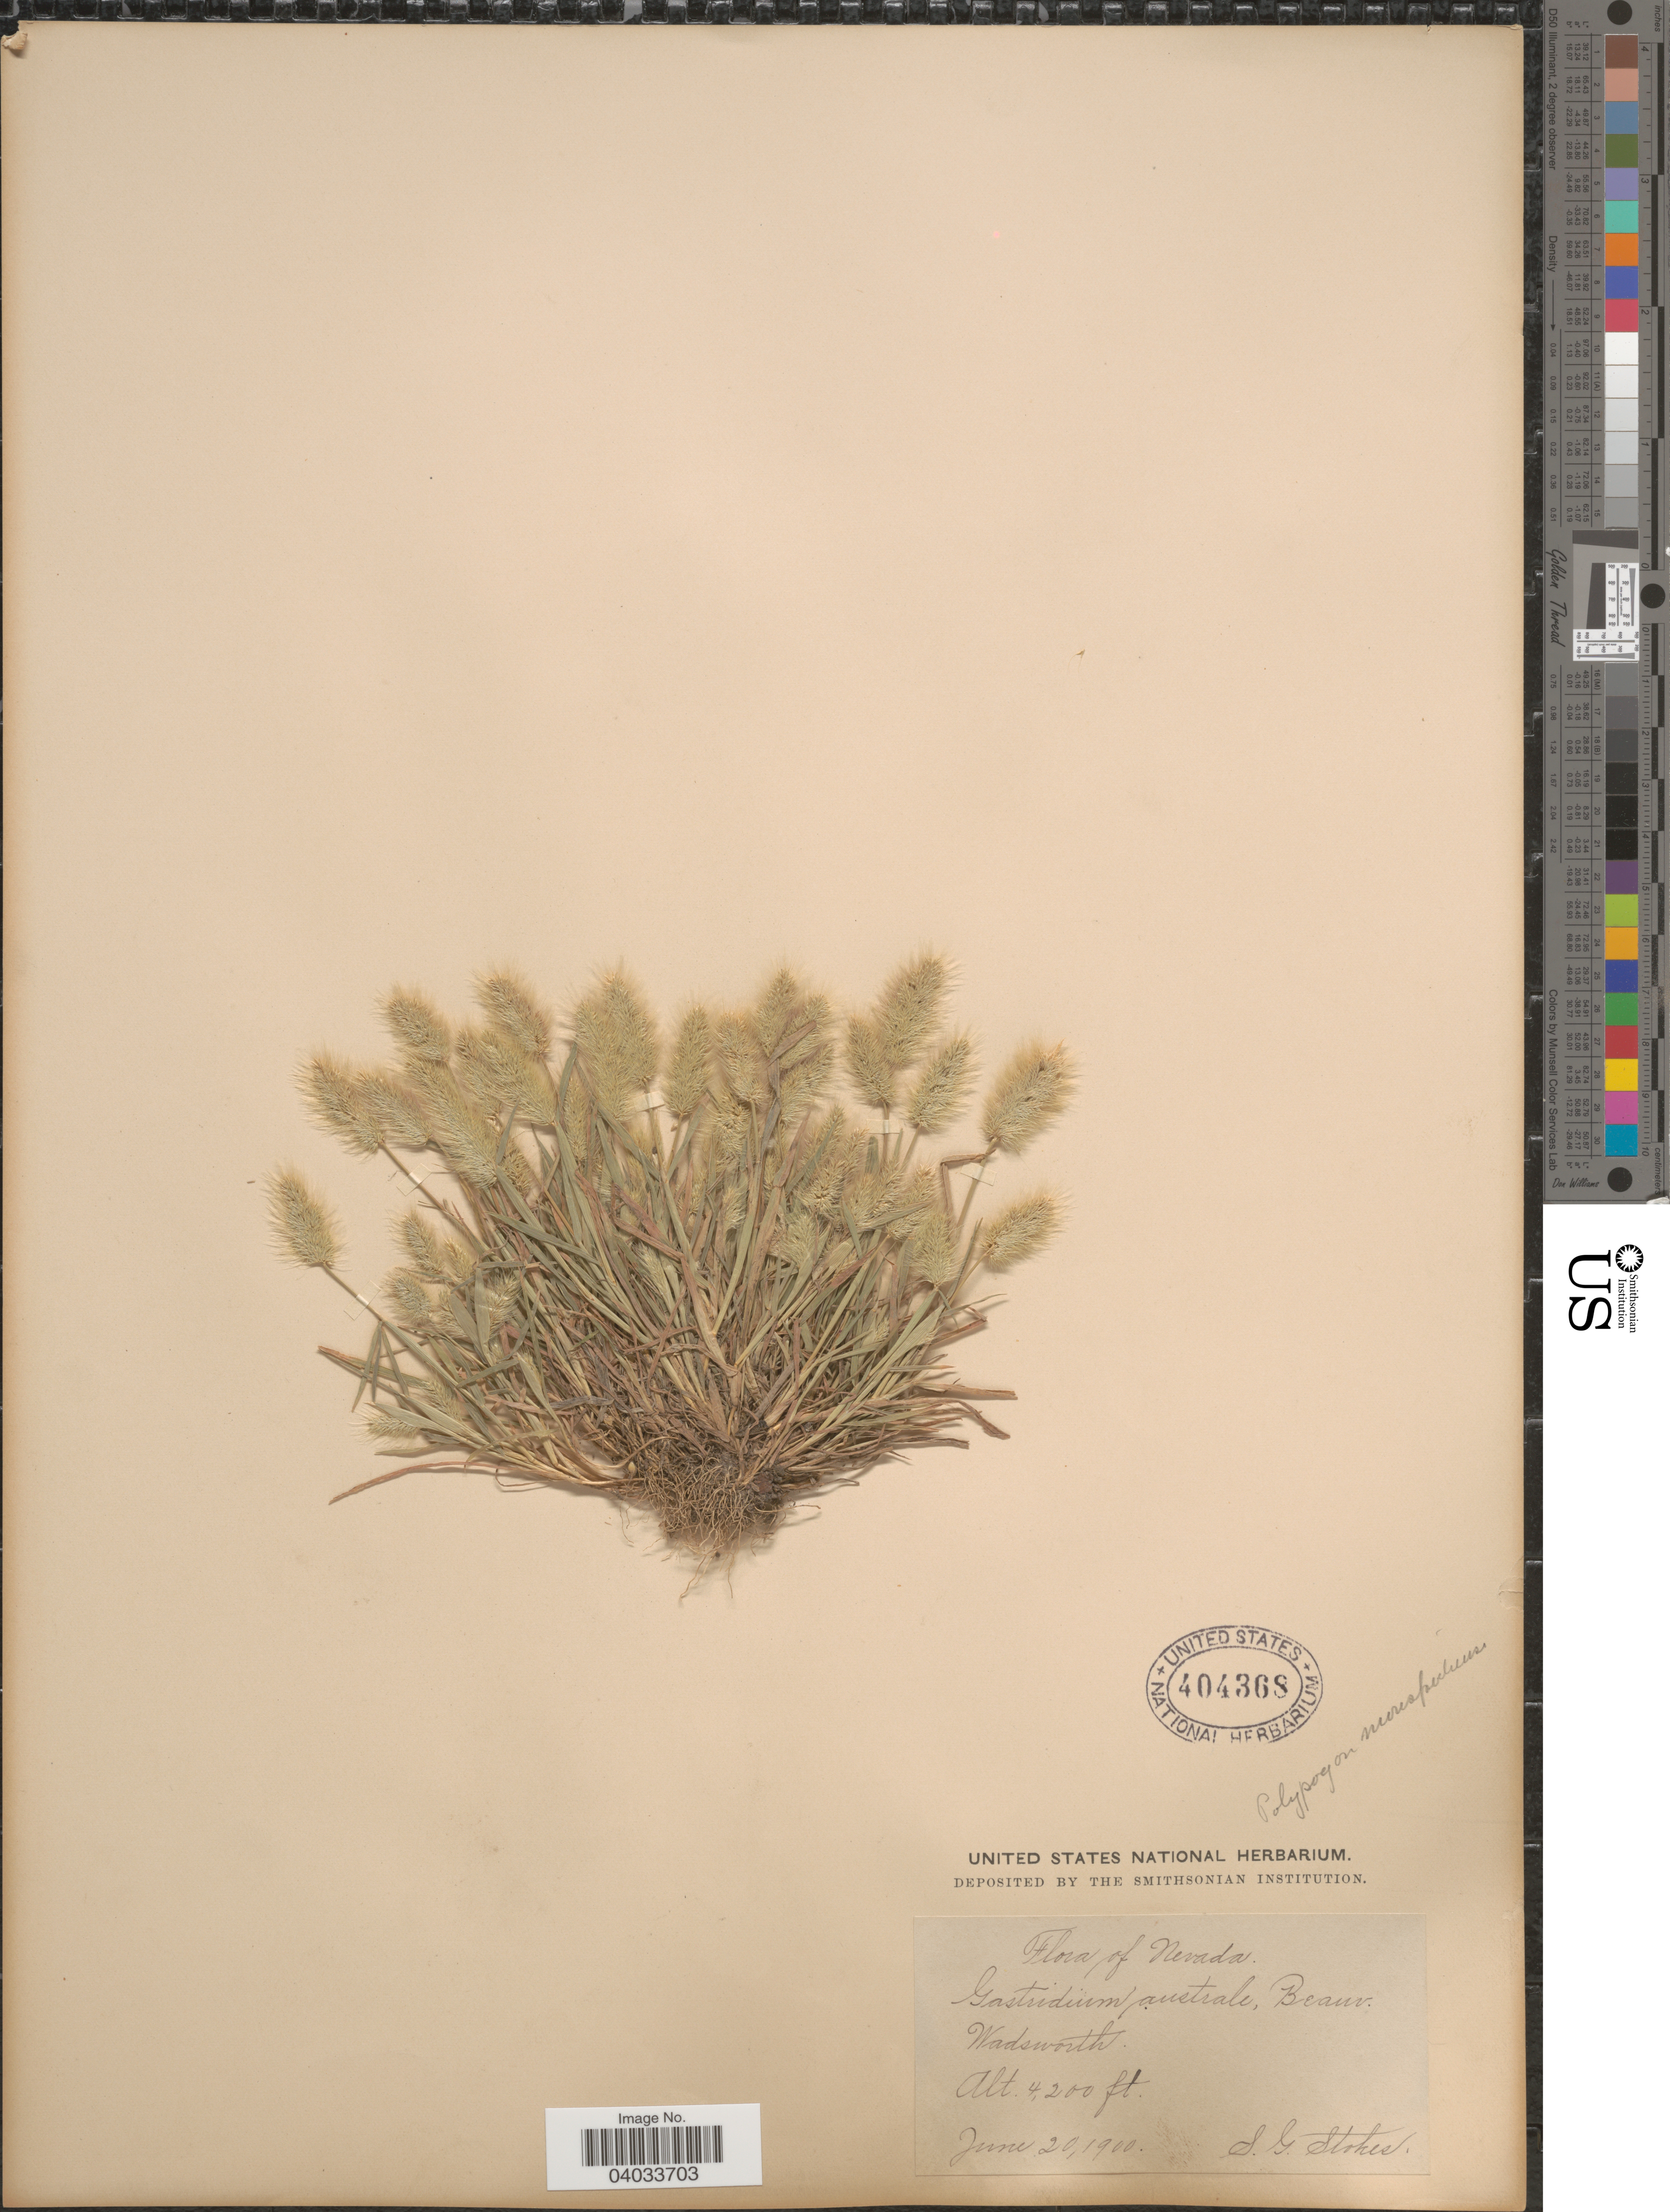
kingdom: Plantae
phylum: Tracheophyta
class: Liliopsida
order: Poales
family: Poaceae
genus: Polypogon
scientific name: Polypogon monspeliensis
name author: (L.) Desf.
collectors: S. G. Stokes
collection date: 1900-06-20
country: United States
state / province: Nevada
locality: Wadsworth.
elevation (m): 1280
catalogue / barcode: US 404368